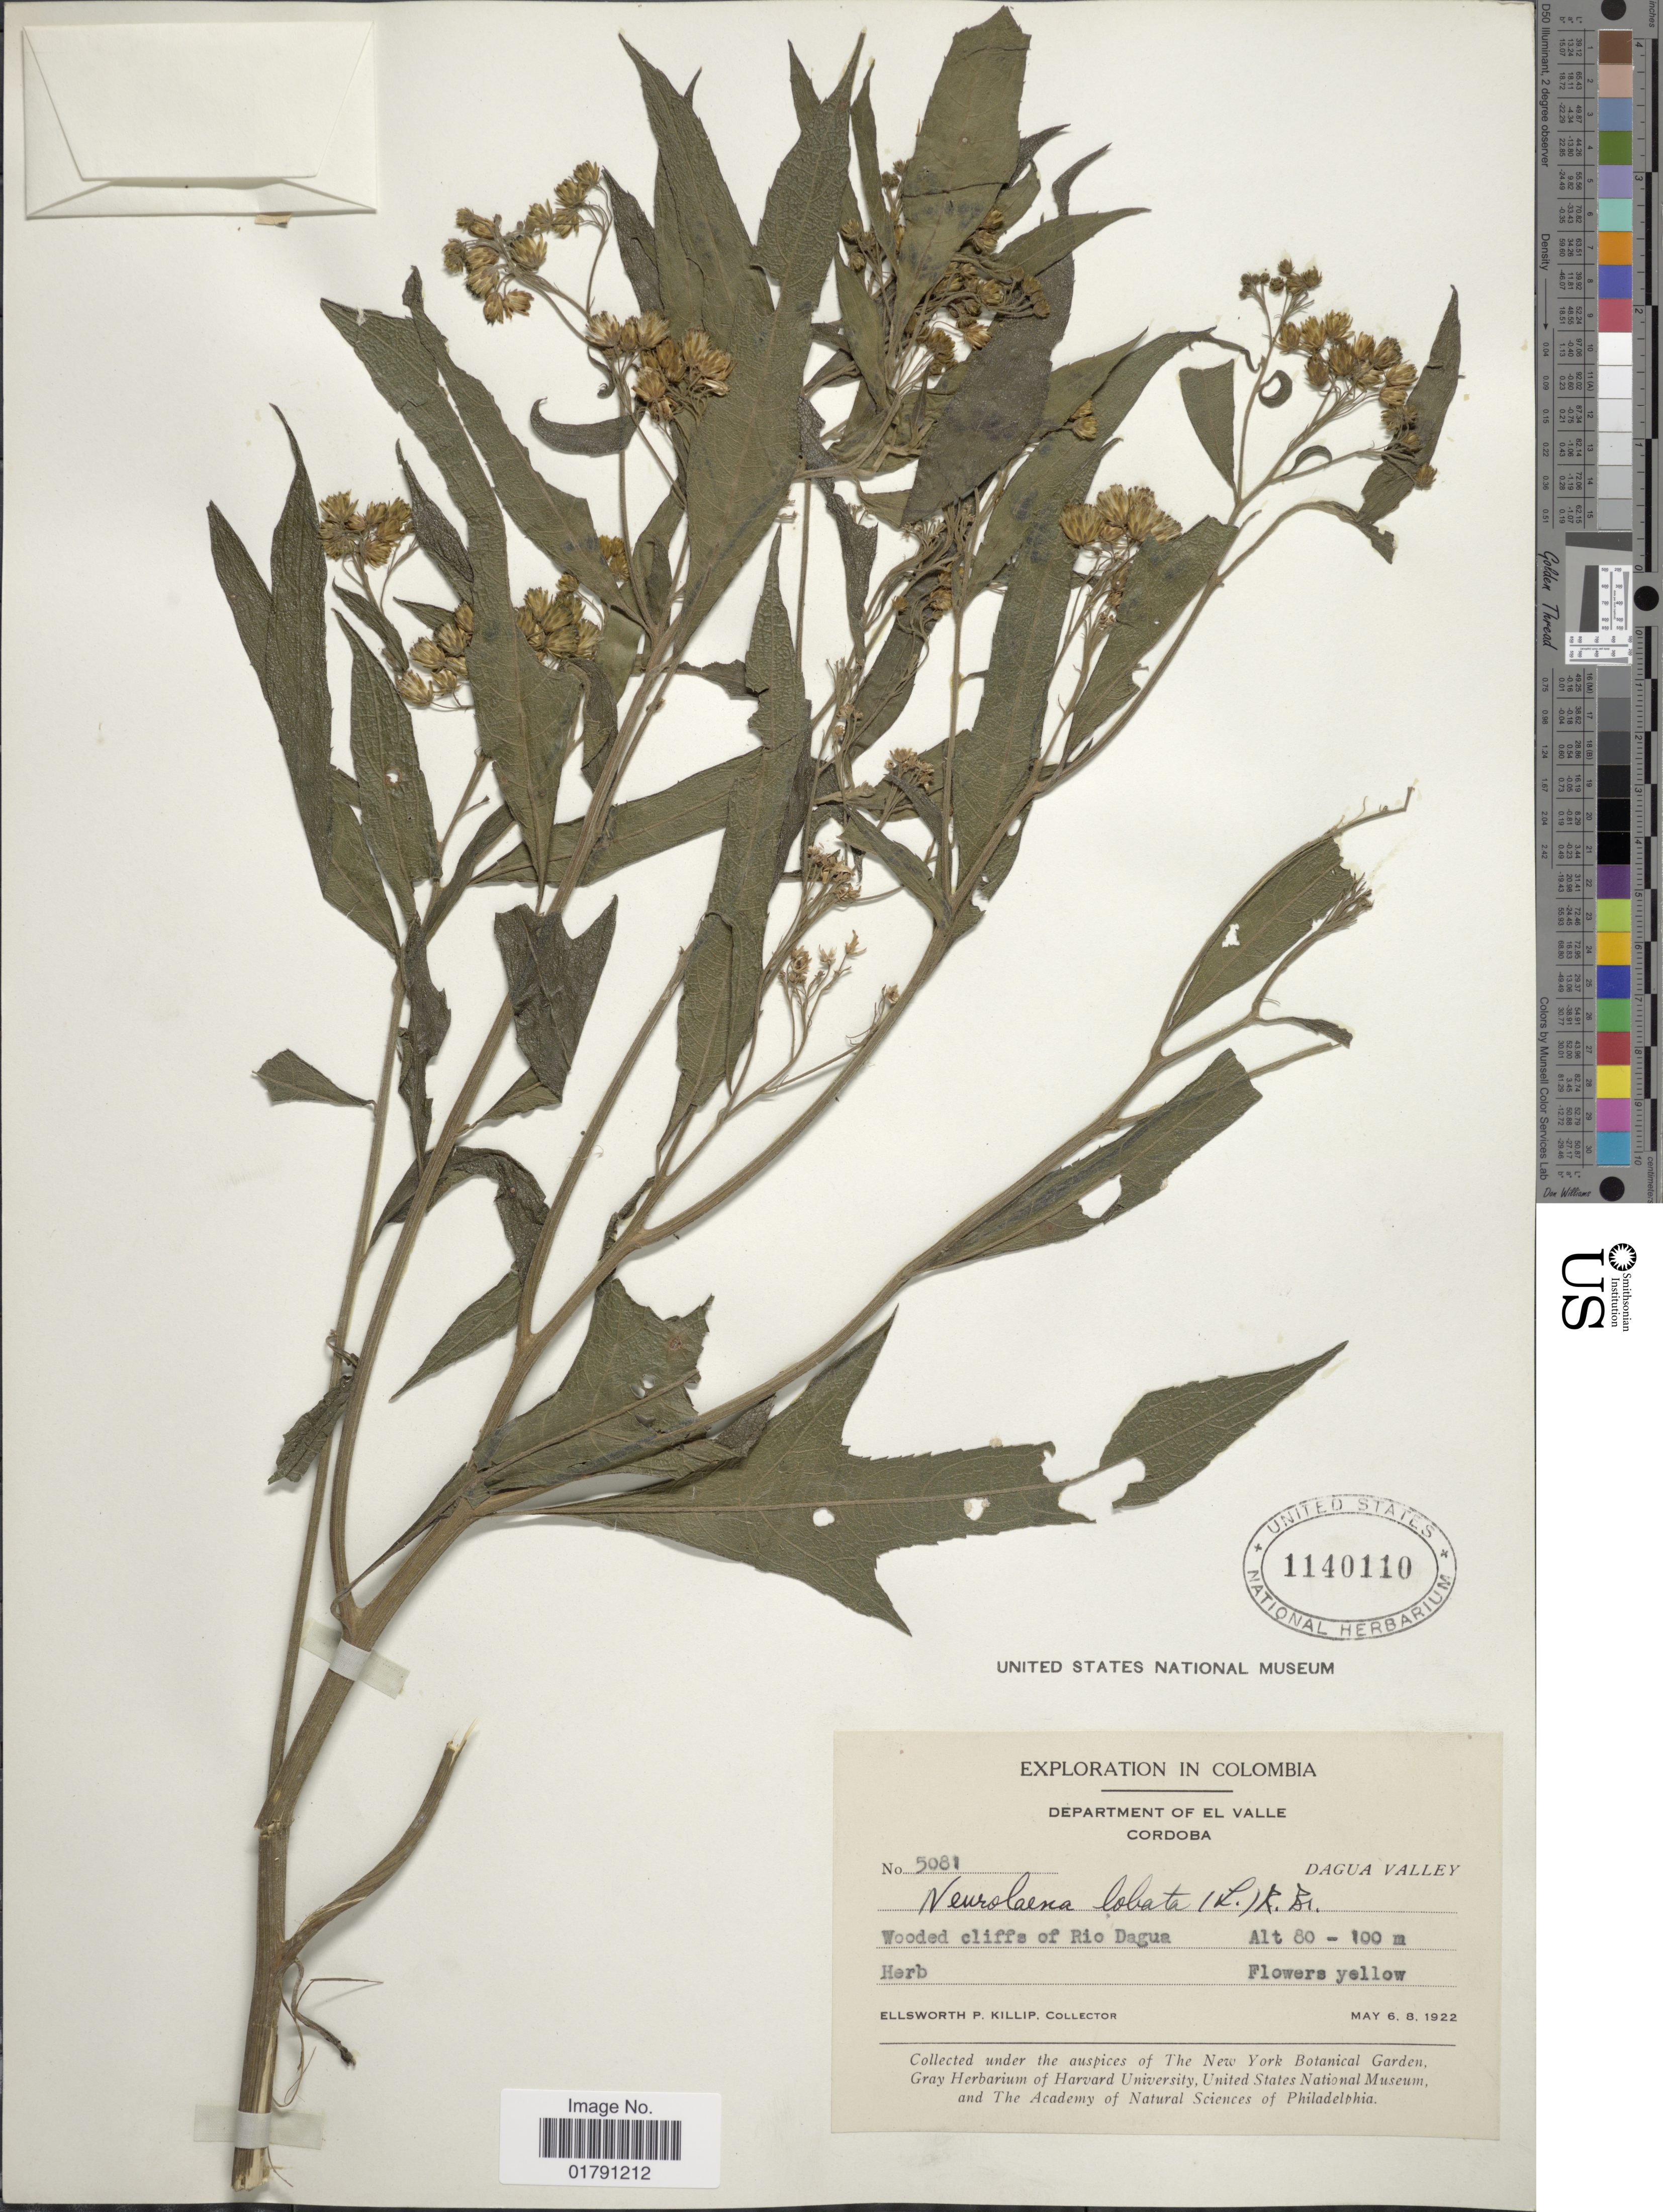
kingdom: Plantae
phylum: Tracheophyta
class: Magnoliopsida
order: Asterales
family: Asteraceae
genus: Neurolaena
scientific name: Neurolaena lobata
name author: (L.) R. Br. ex Cass.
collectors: E. P. Killip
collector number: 5081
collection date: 1922-05-06/1922-05-08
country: Colombia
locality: Department of El Valle, Cordoba, Dagua Valley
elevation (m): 80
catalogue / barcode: US 1140110